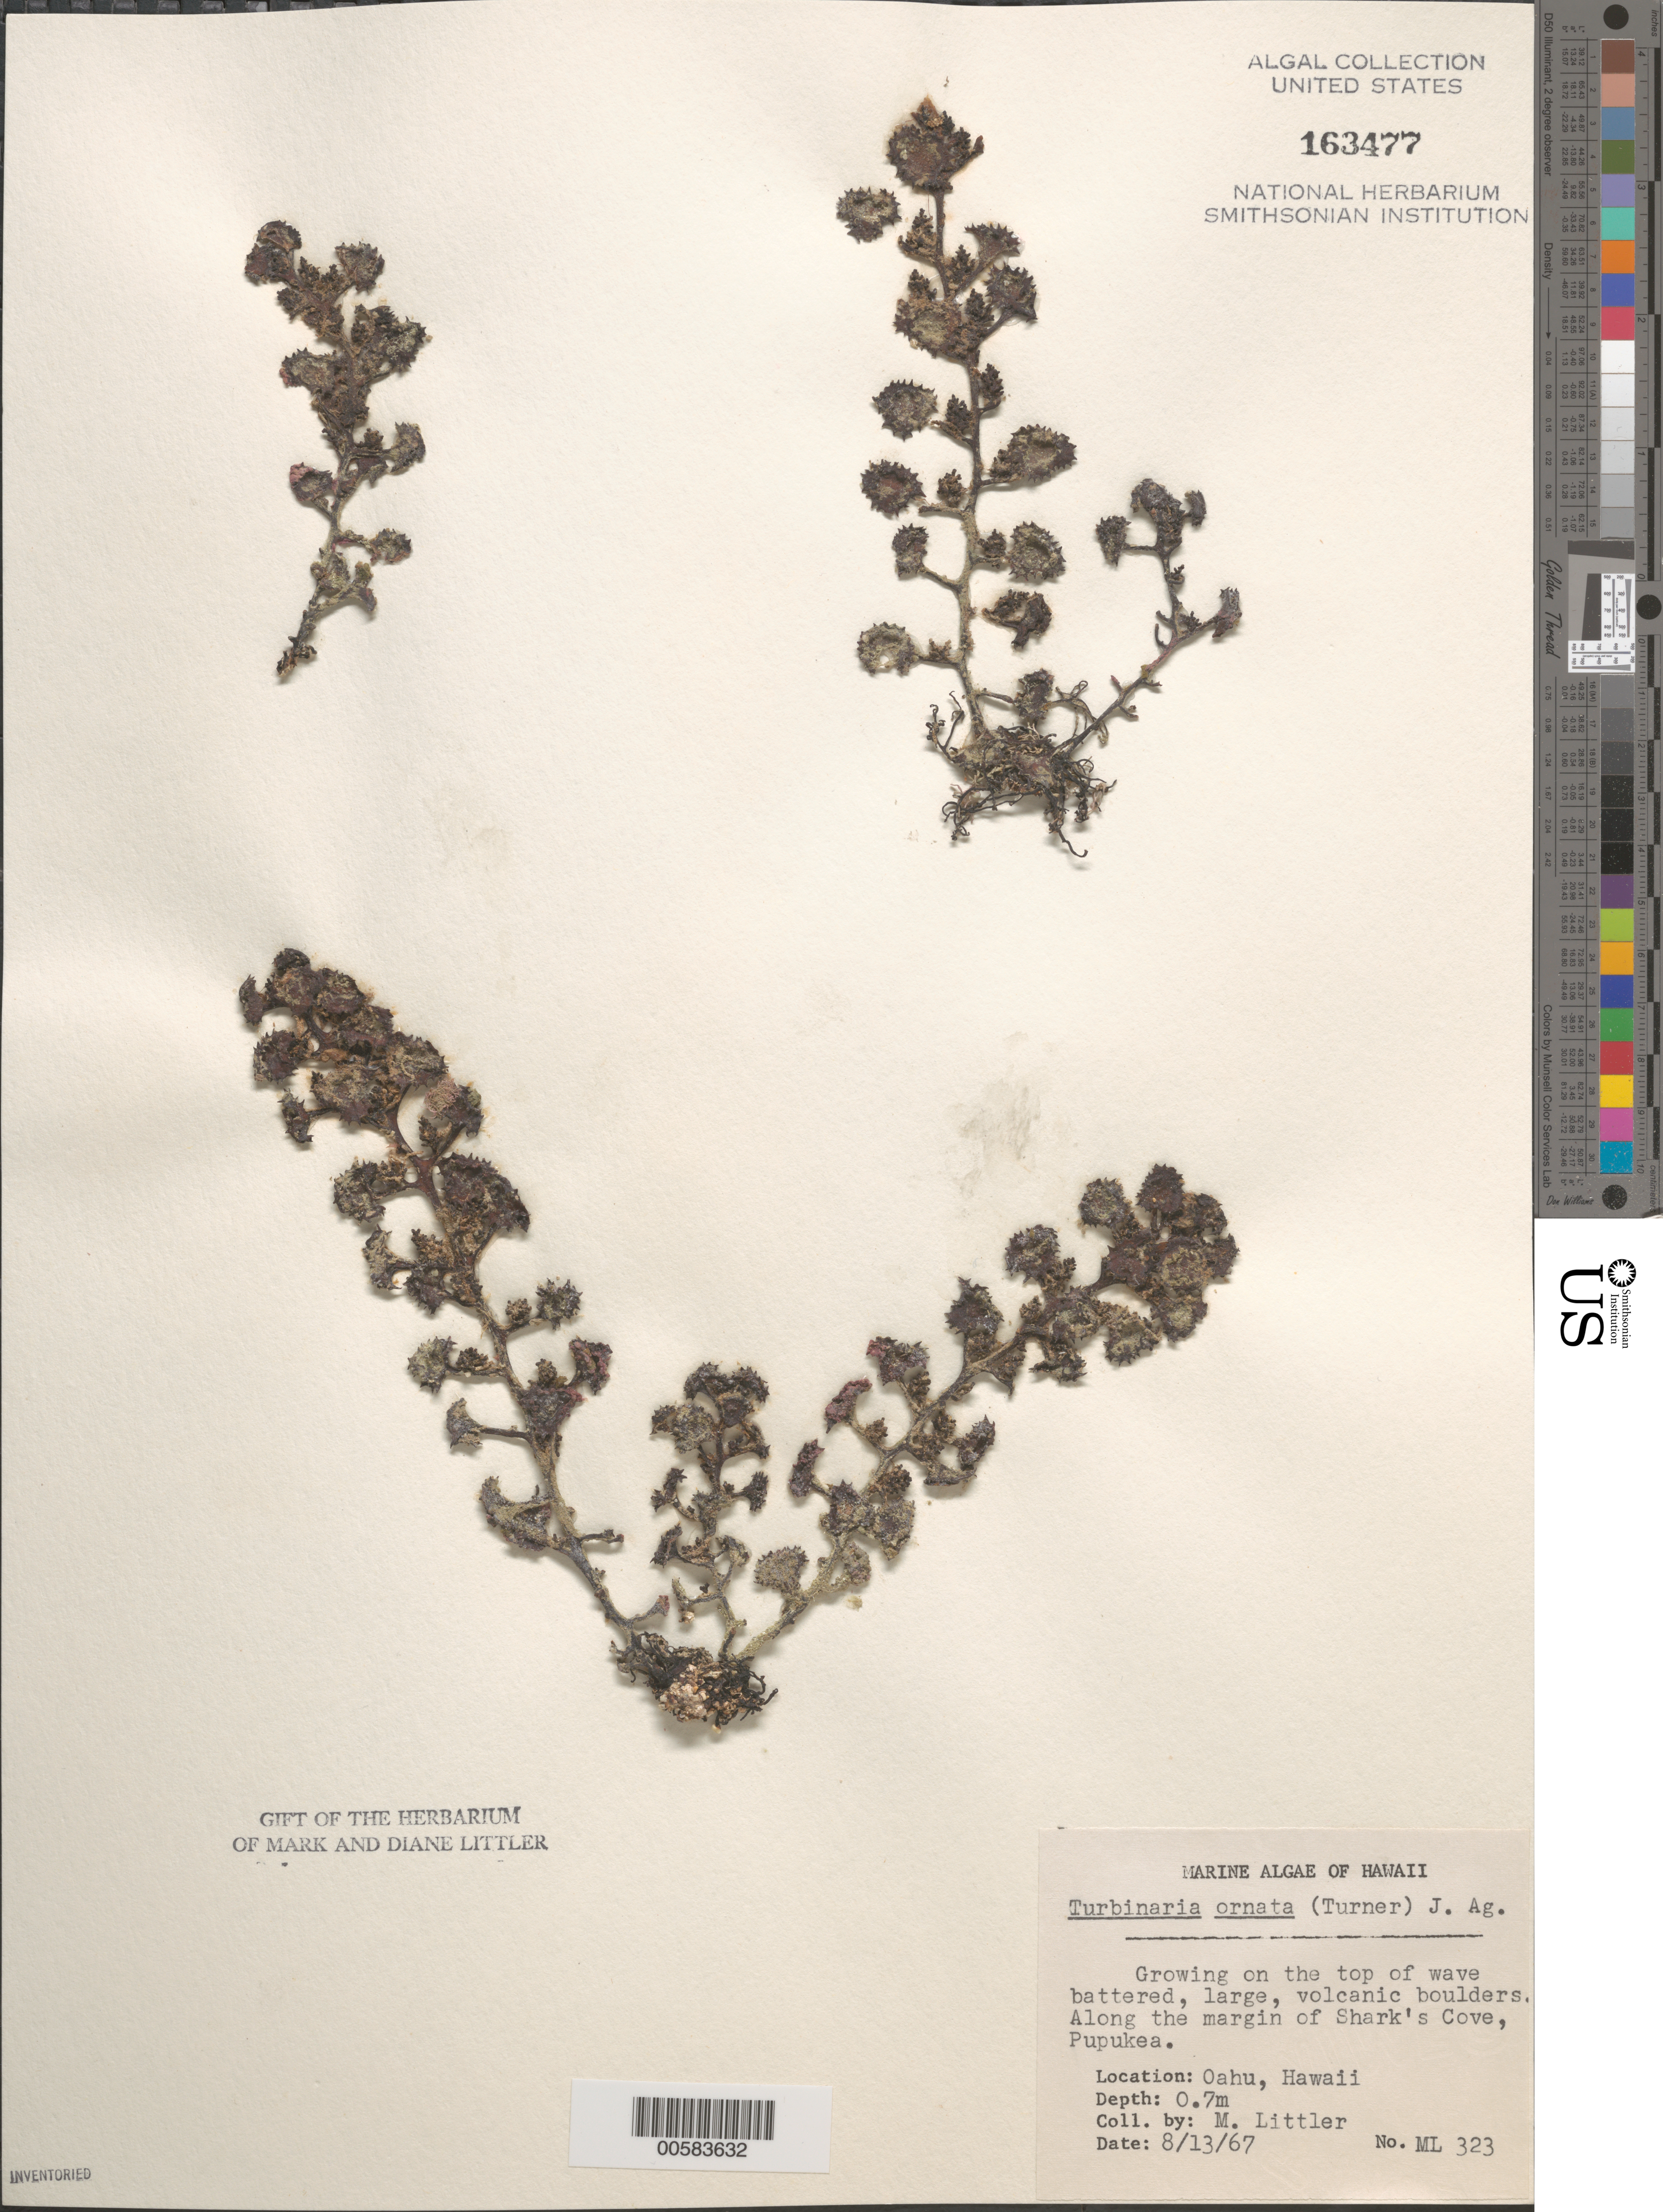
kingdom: Chromista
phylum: Ochrophyta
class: Phaeophyceae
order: Fucales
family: Sargassaceae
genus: Turbinaria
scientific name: Turbinaria ornata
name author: (Turner) J. Agardh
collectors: M. M. Littler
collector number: ML 323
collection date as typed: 13 Aug 1967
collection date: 1967-08-13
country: United States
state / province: Hawaii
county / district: Honolulu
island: Oahu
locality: Pupukea, Shark Cove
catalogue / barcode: US 163477